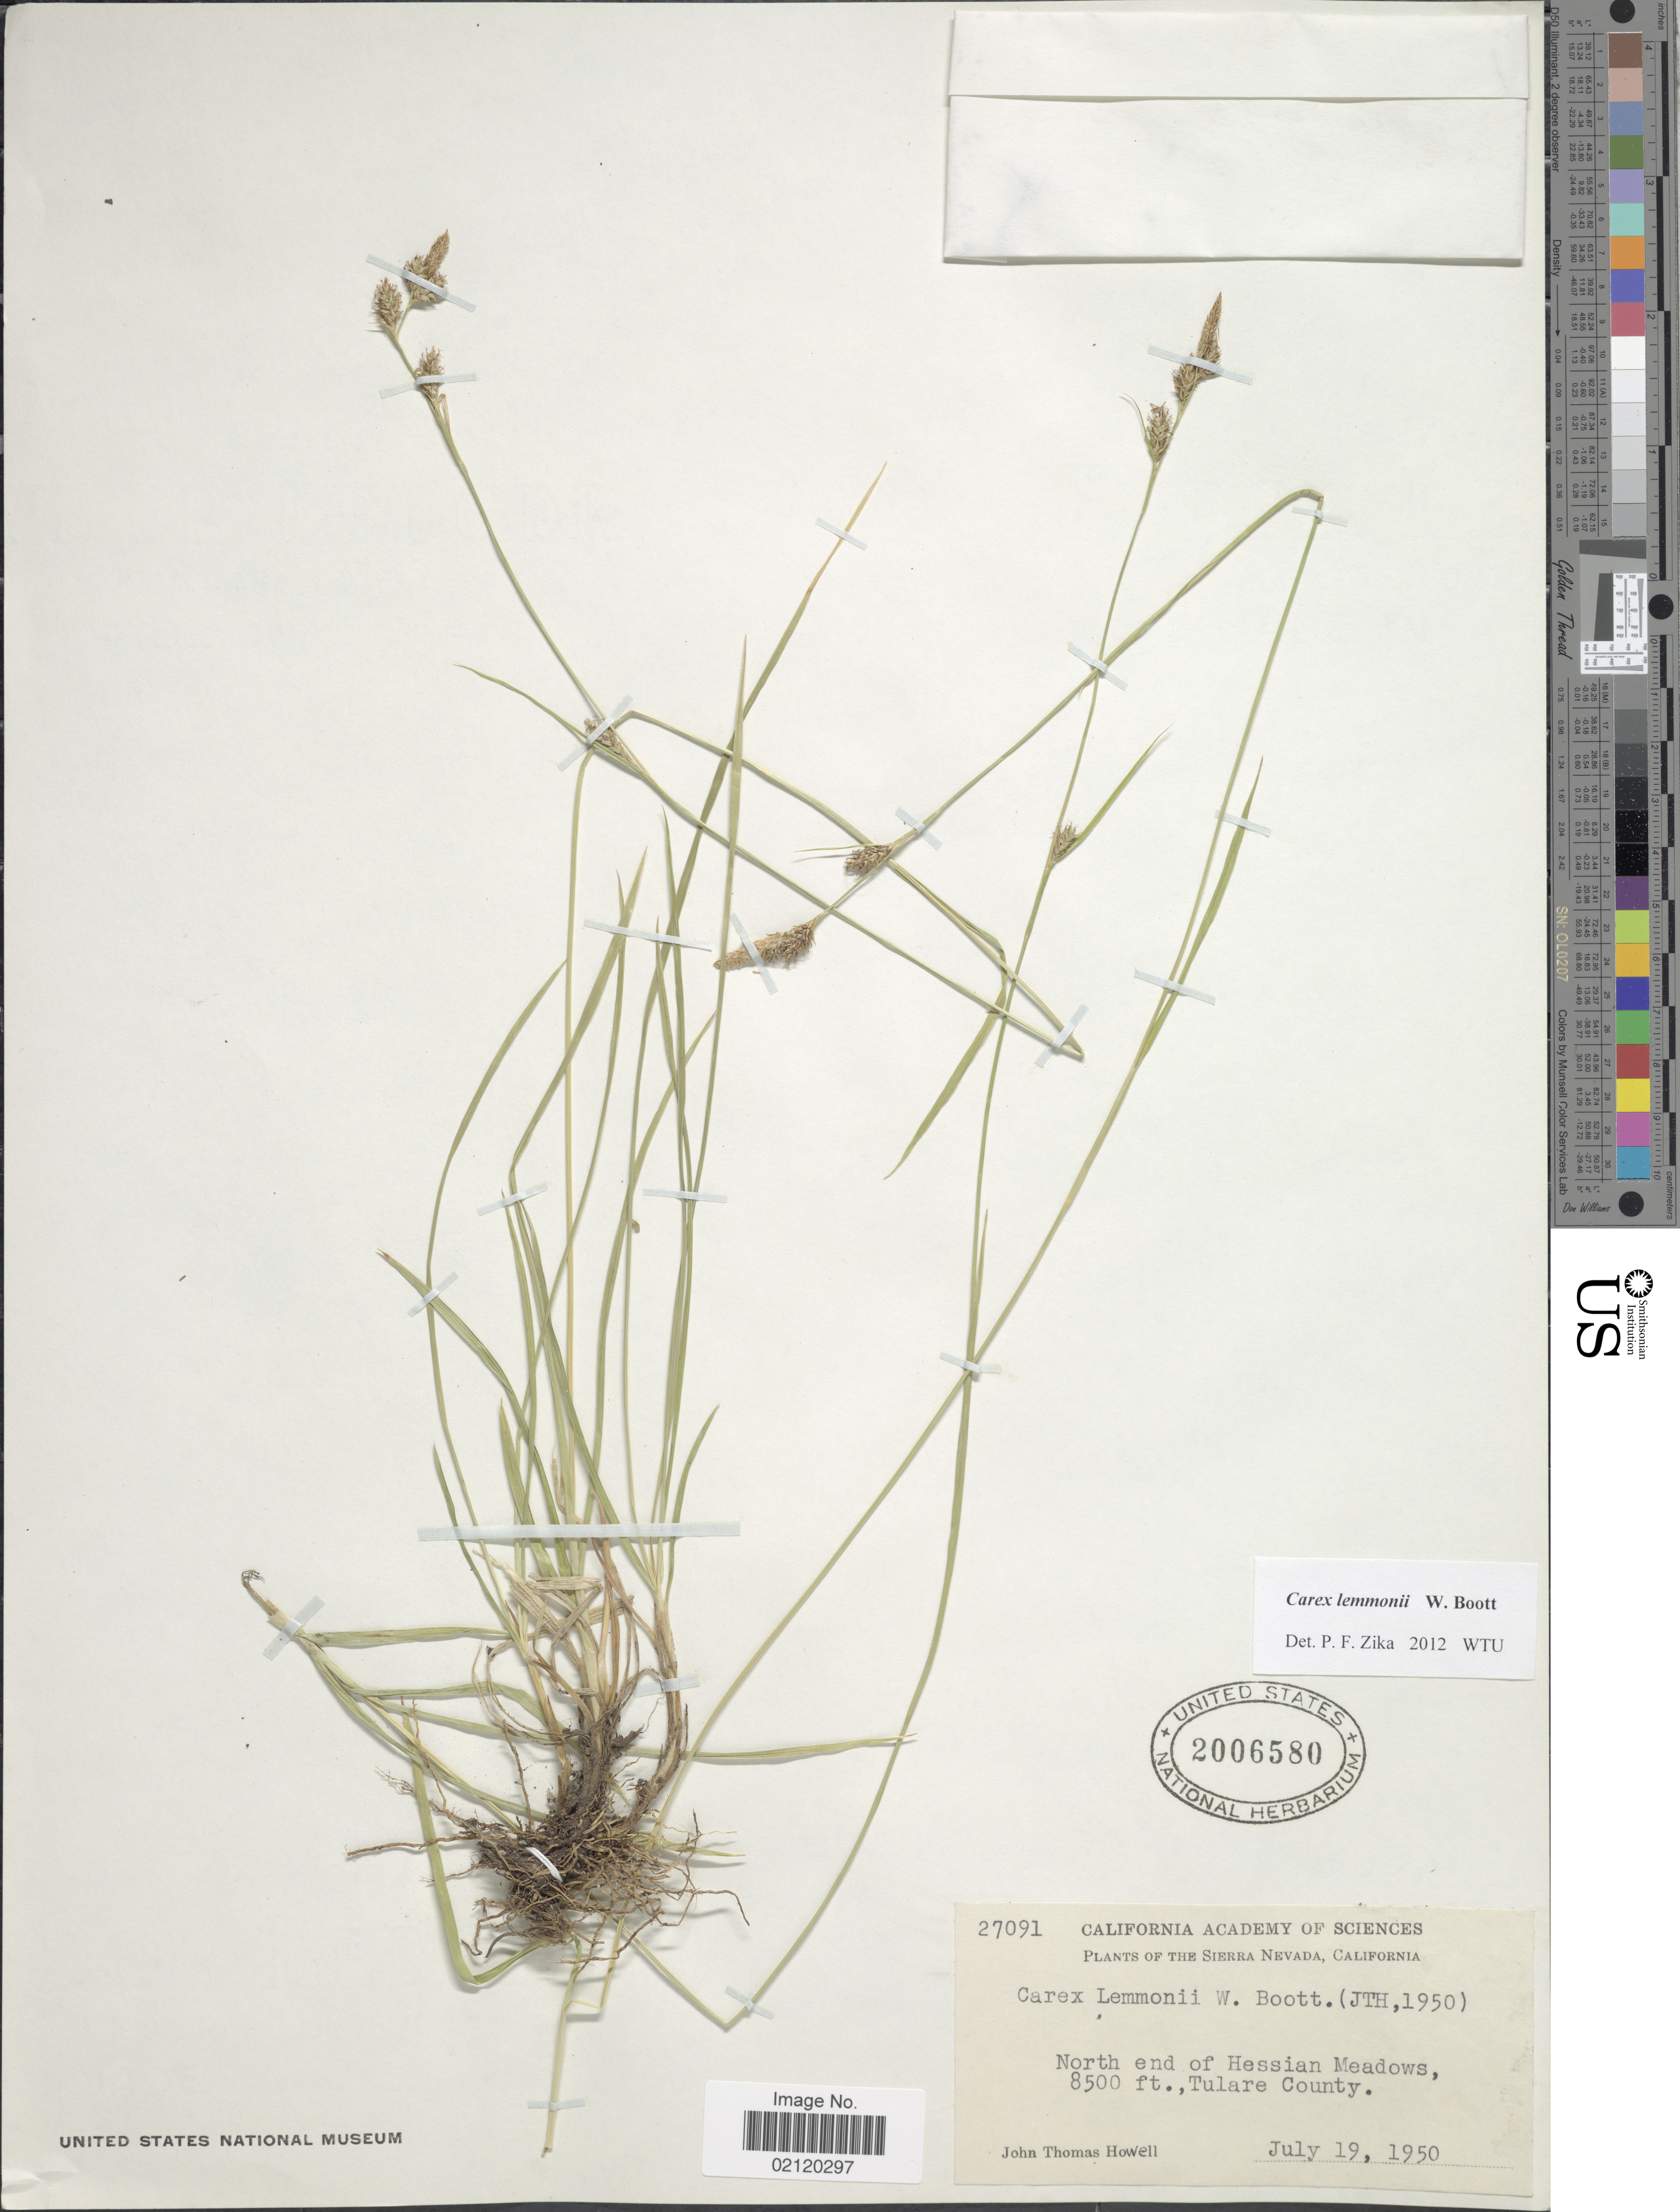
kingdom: Plantae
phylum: Tracheophyta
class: Liliopsida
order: Poales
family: Cyperaceae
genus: Carex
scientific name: Carex lemmonii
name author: W. Boott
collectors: J. T. Howell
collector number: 27091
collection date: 1950-07-19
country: United States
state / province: California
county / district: Tulare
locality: Sierra Nevada, North end of Hessian Meadows, Tulare County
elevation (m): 2591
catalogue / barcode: US 2006580